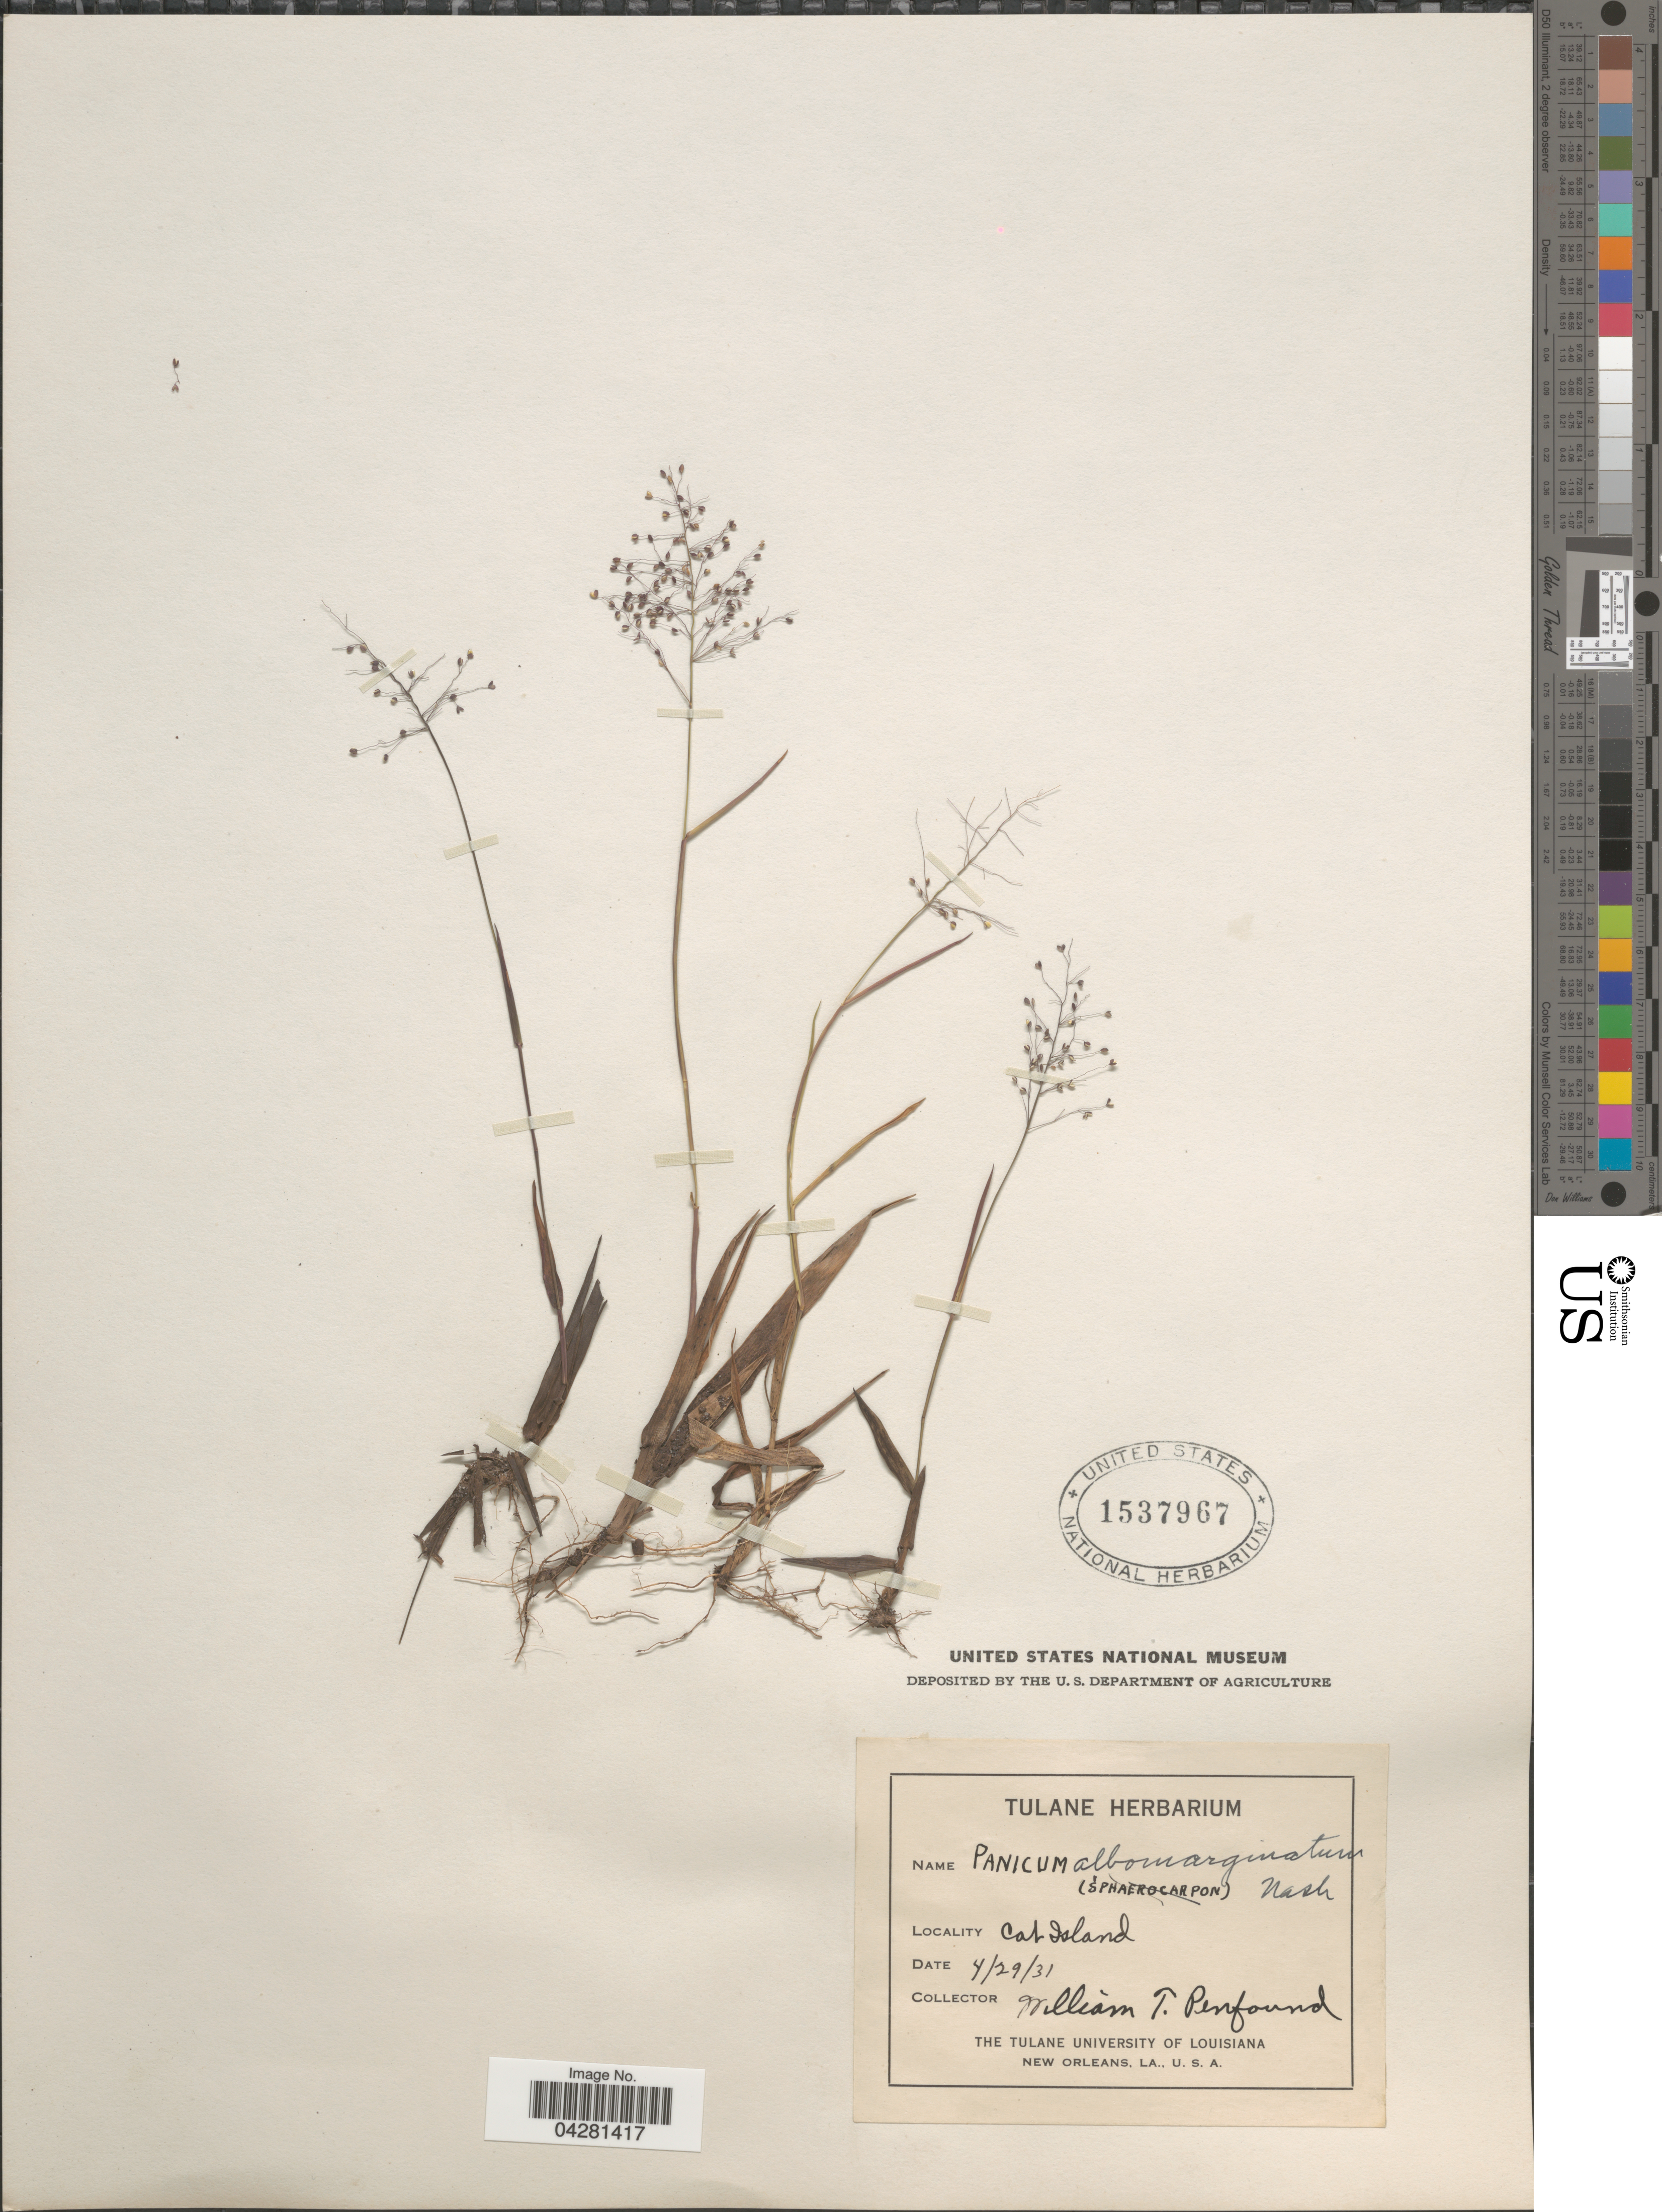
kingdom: Plantae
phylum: Tracheophyta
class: Liliopsida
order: Poales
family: Poaceae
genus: Dichanthelium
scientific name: Dichanthelium dichotomum var. unciphyllum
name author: (Trin.) Davidse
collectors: W. Penfound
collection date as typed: Transcribed d/m/y: 29/4/31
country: United States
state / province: Louisiana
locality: Cat Island.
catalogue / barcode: US 1537967